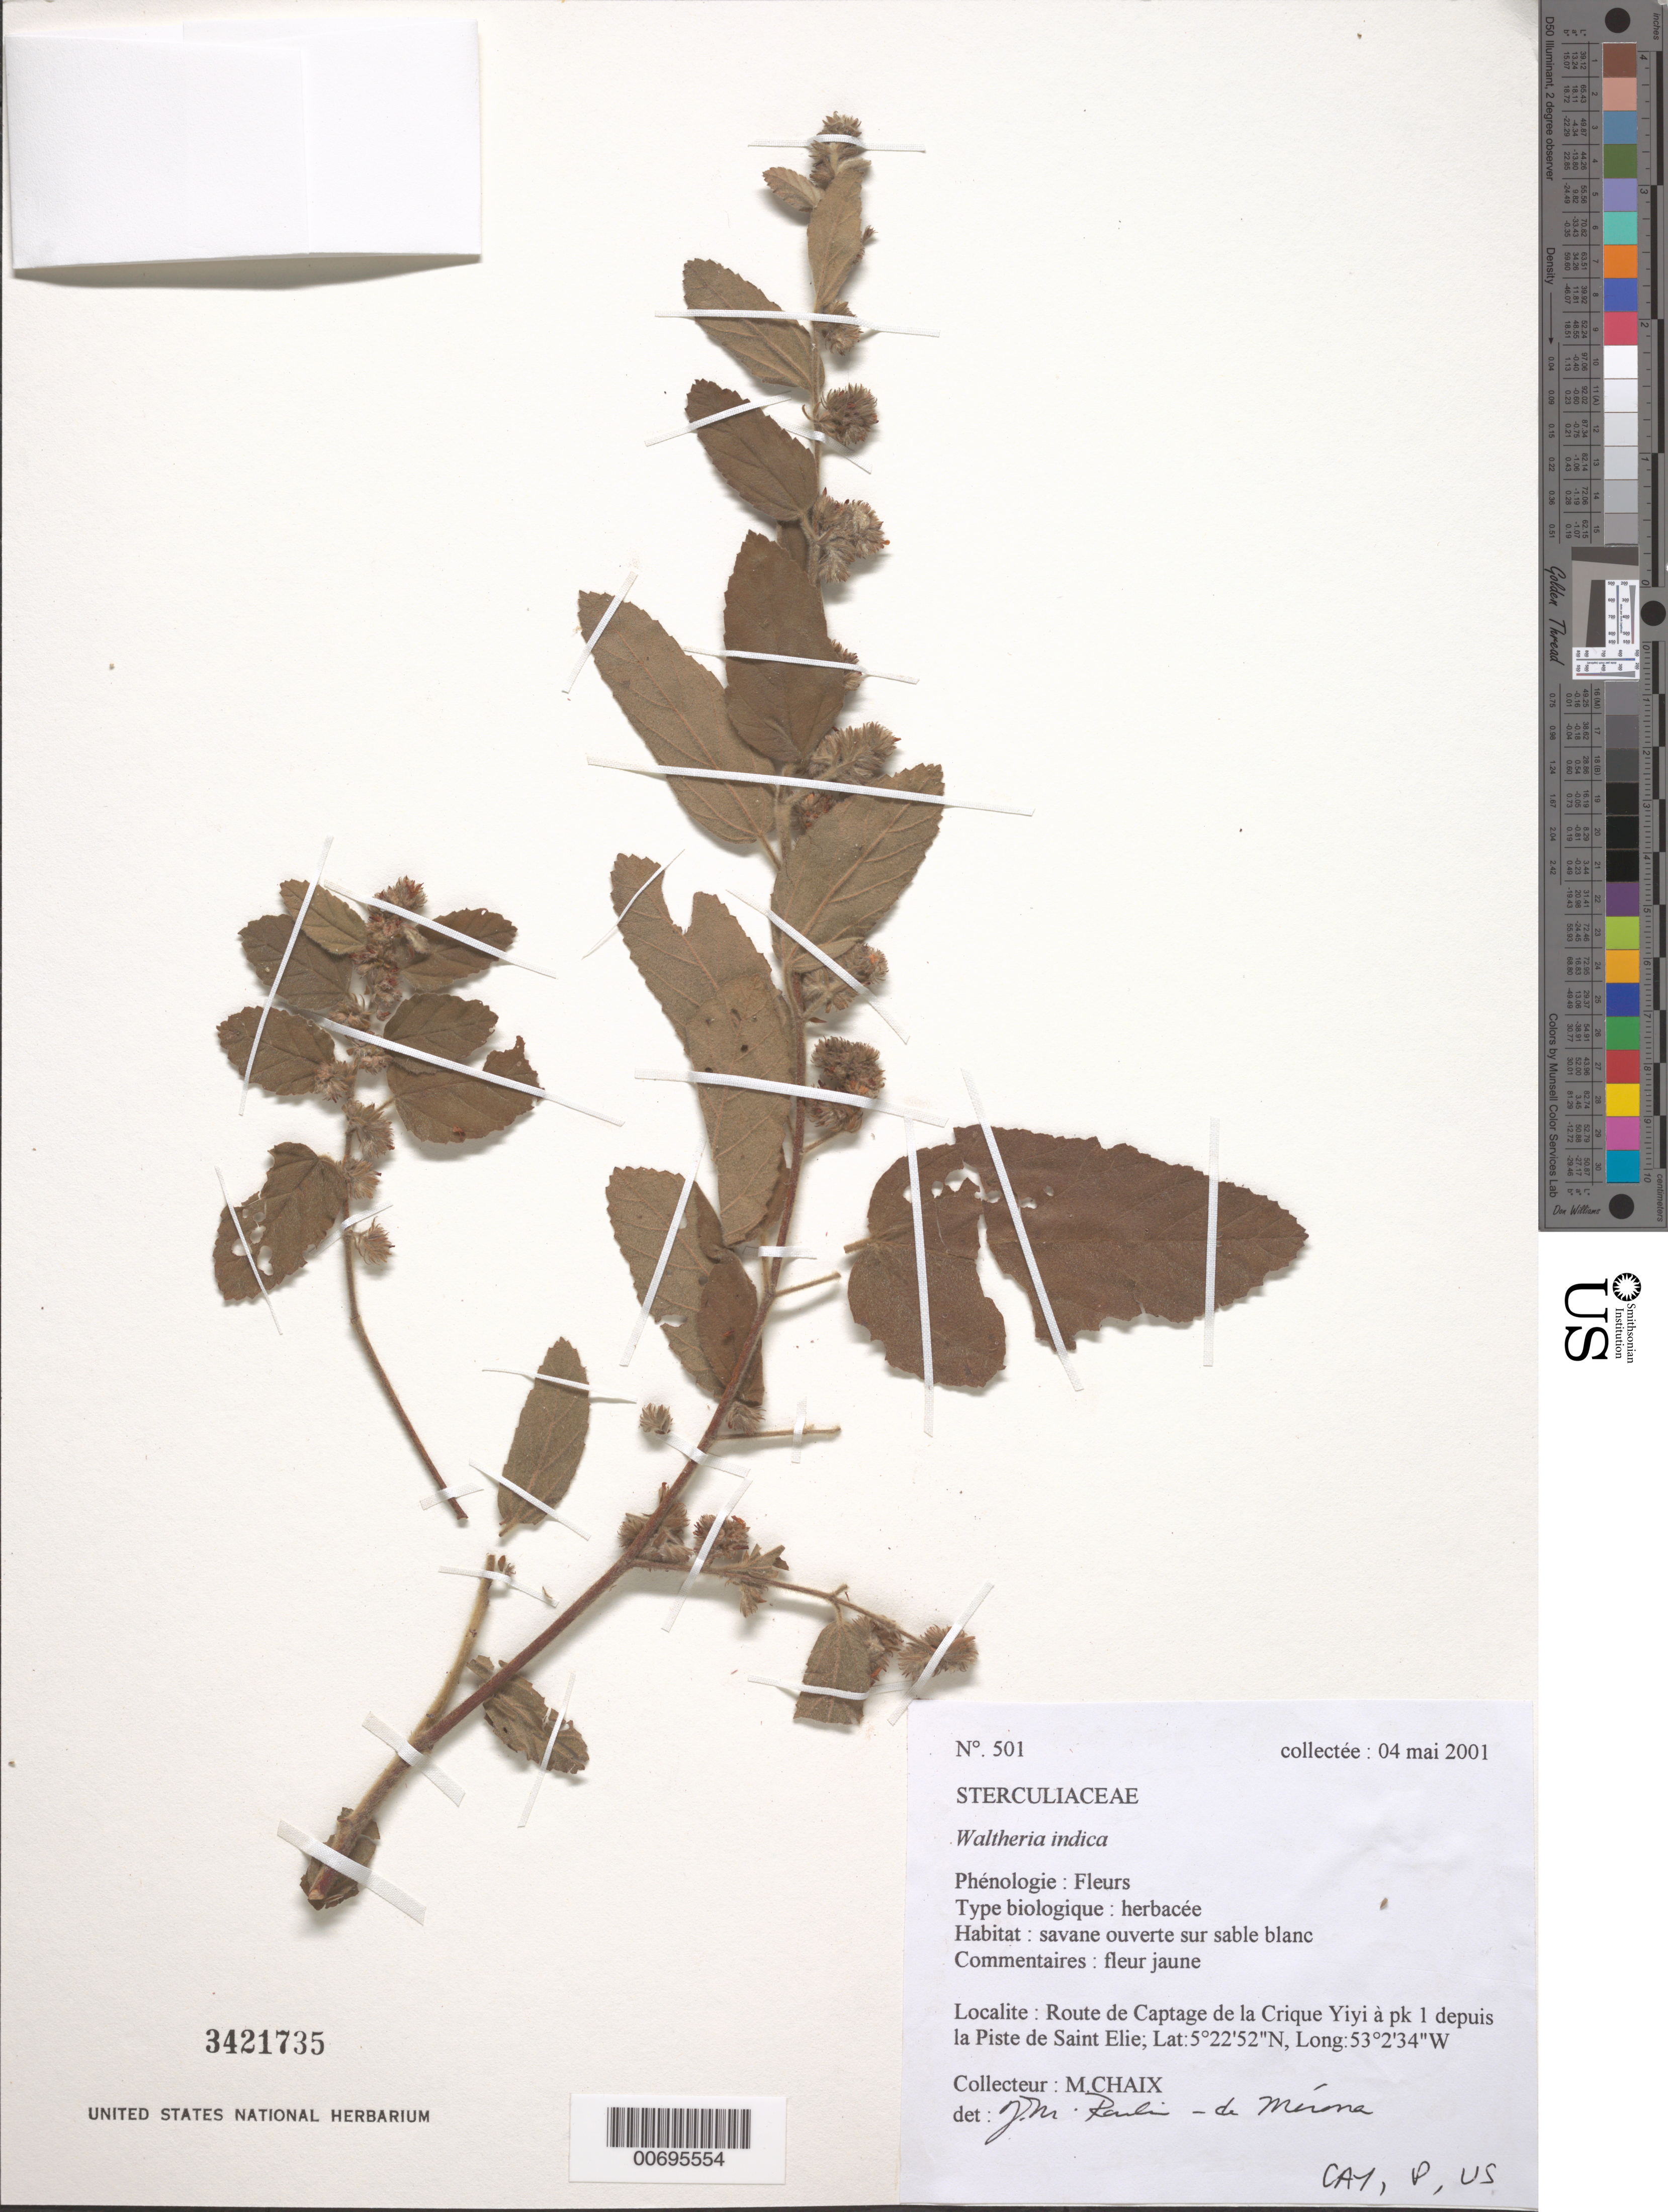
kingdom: Plantae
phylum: Tracheophyta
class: Magnoliopsida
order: Malvales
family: Malvaceae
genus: Waltheria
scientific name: Waltheria indica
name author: L.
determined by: Rankin-de Merona, J. M.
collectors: M. Chaix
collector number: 501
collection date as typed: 4-May-01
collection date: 2001-05-04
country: French Guiana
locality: Route de Captage de la Crique Yiyi à pk 1 depuis la Piste de Saint Elie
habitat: Open savanna, white sand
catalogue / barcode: US 3421735